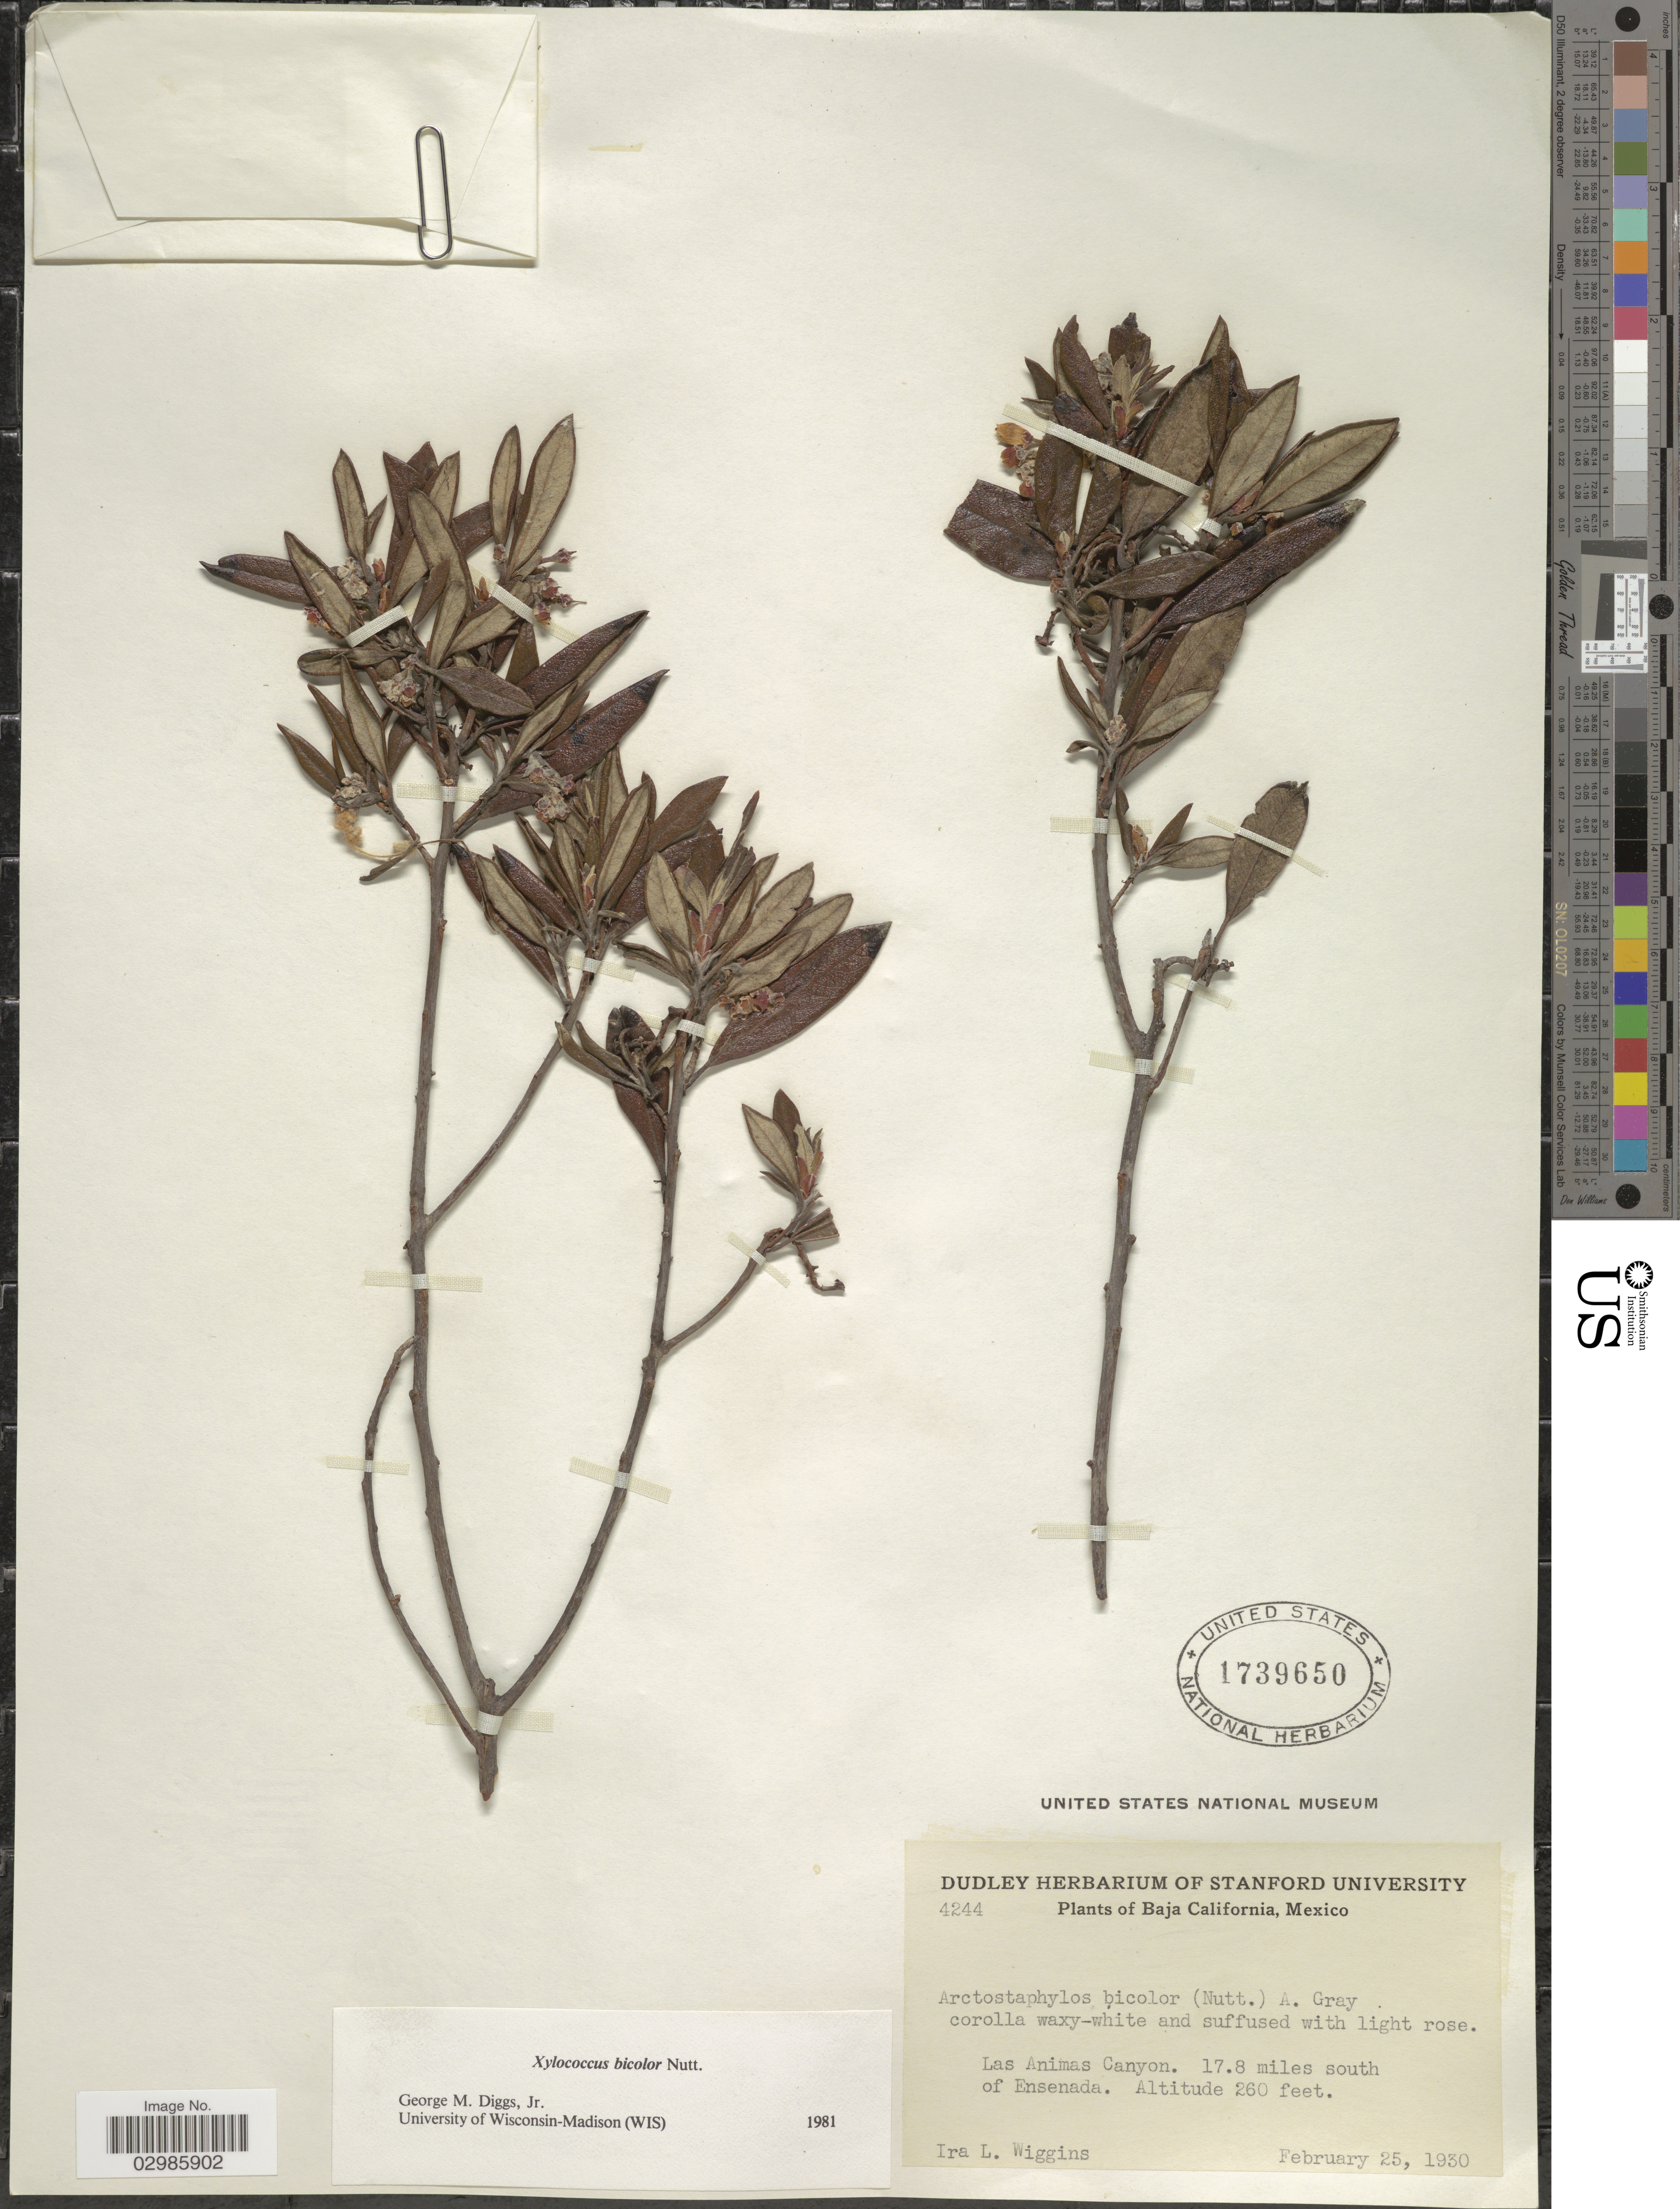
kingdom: Plantae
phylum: Tracheophyta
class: Magnoliopsida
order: Ericales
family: Ericaceae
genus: Xylococcus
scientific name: Xylococcus bicolor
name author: Nutt.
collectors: I. L. Wiggins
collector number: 4244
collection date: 1930-02-25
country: Mexico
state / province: Baja California Norte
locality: Las Animas Canyon. 17.8 miles south of Ensenada.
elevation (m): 79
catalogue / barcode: US 1739650